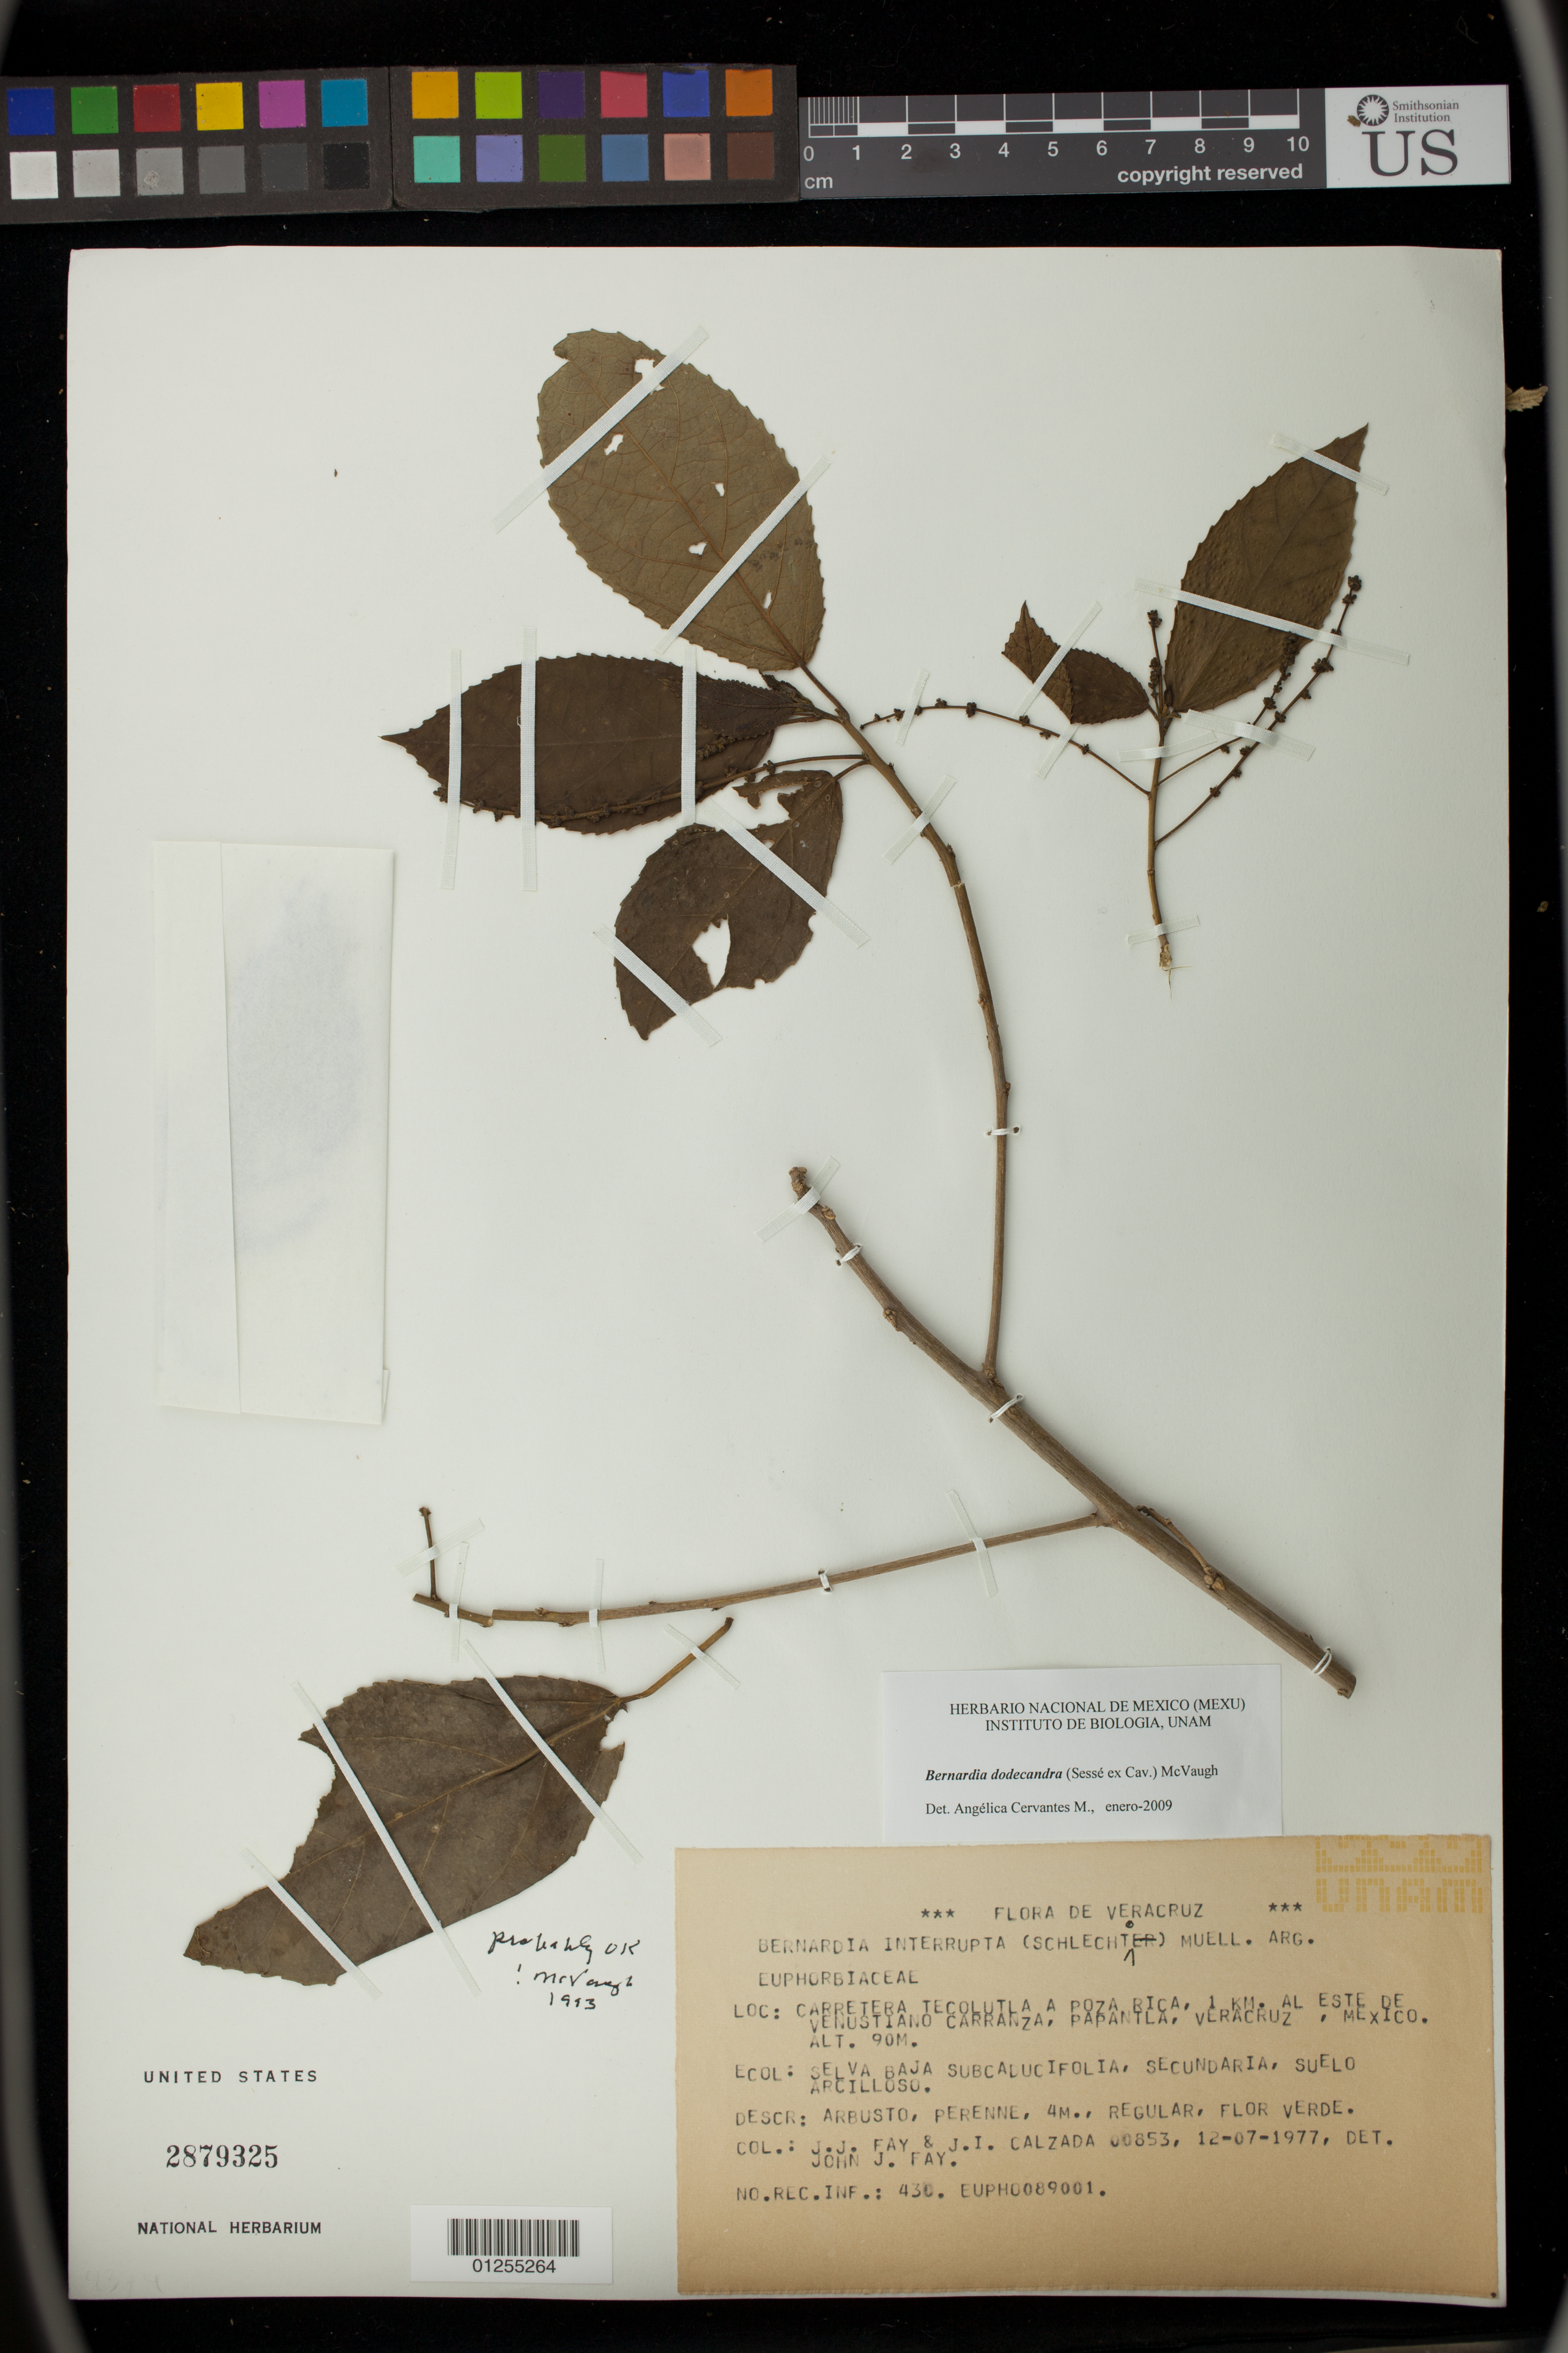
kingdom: Plantae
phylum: Tracheophyta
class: Magnoliopsida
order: Malpighiales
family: Euphorbiaceae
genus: Bernardia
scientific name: Bernardia dodecandra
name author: McVaugh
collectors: J. Fay & J. I. Calzada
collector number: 853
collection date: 1977-07-12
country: Mexico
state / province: Veracruz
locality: CARRETERA TECOLUTLA A POZA RICA, 1 KM. AL ESTE DE VENUSTIANO CARRANZA, PAPANILA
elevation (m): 90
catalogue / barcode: US 2879325